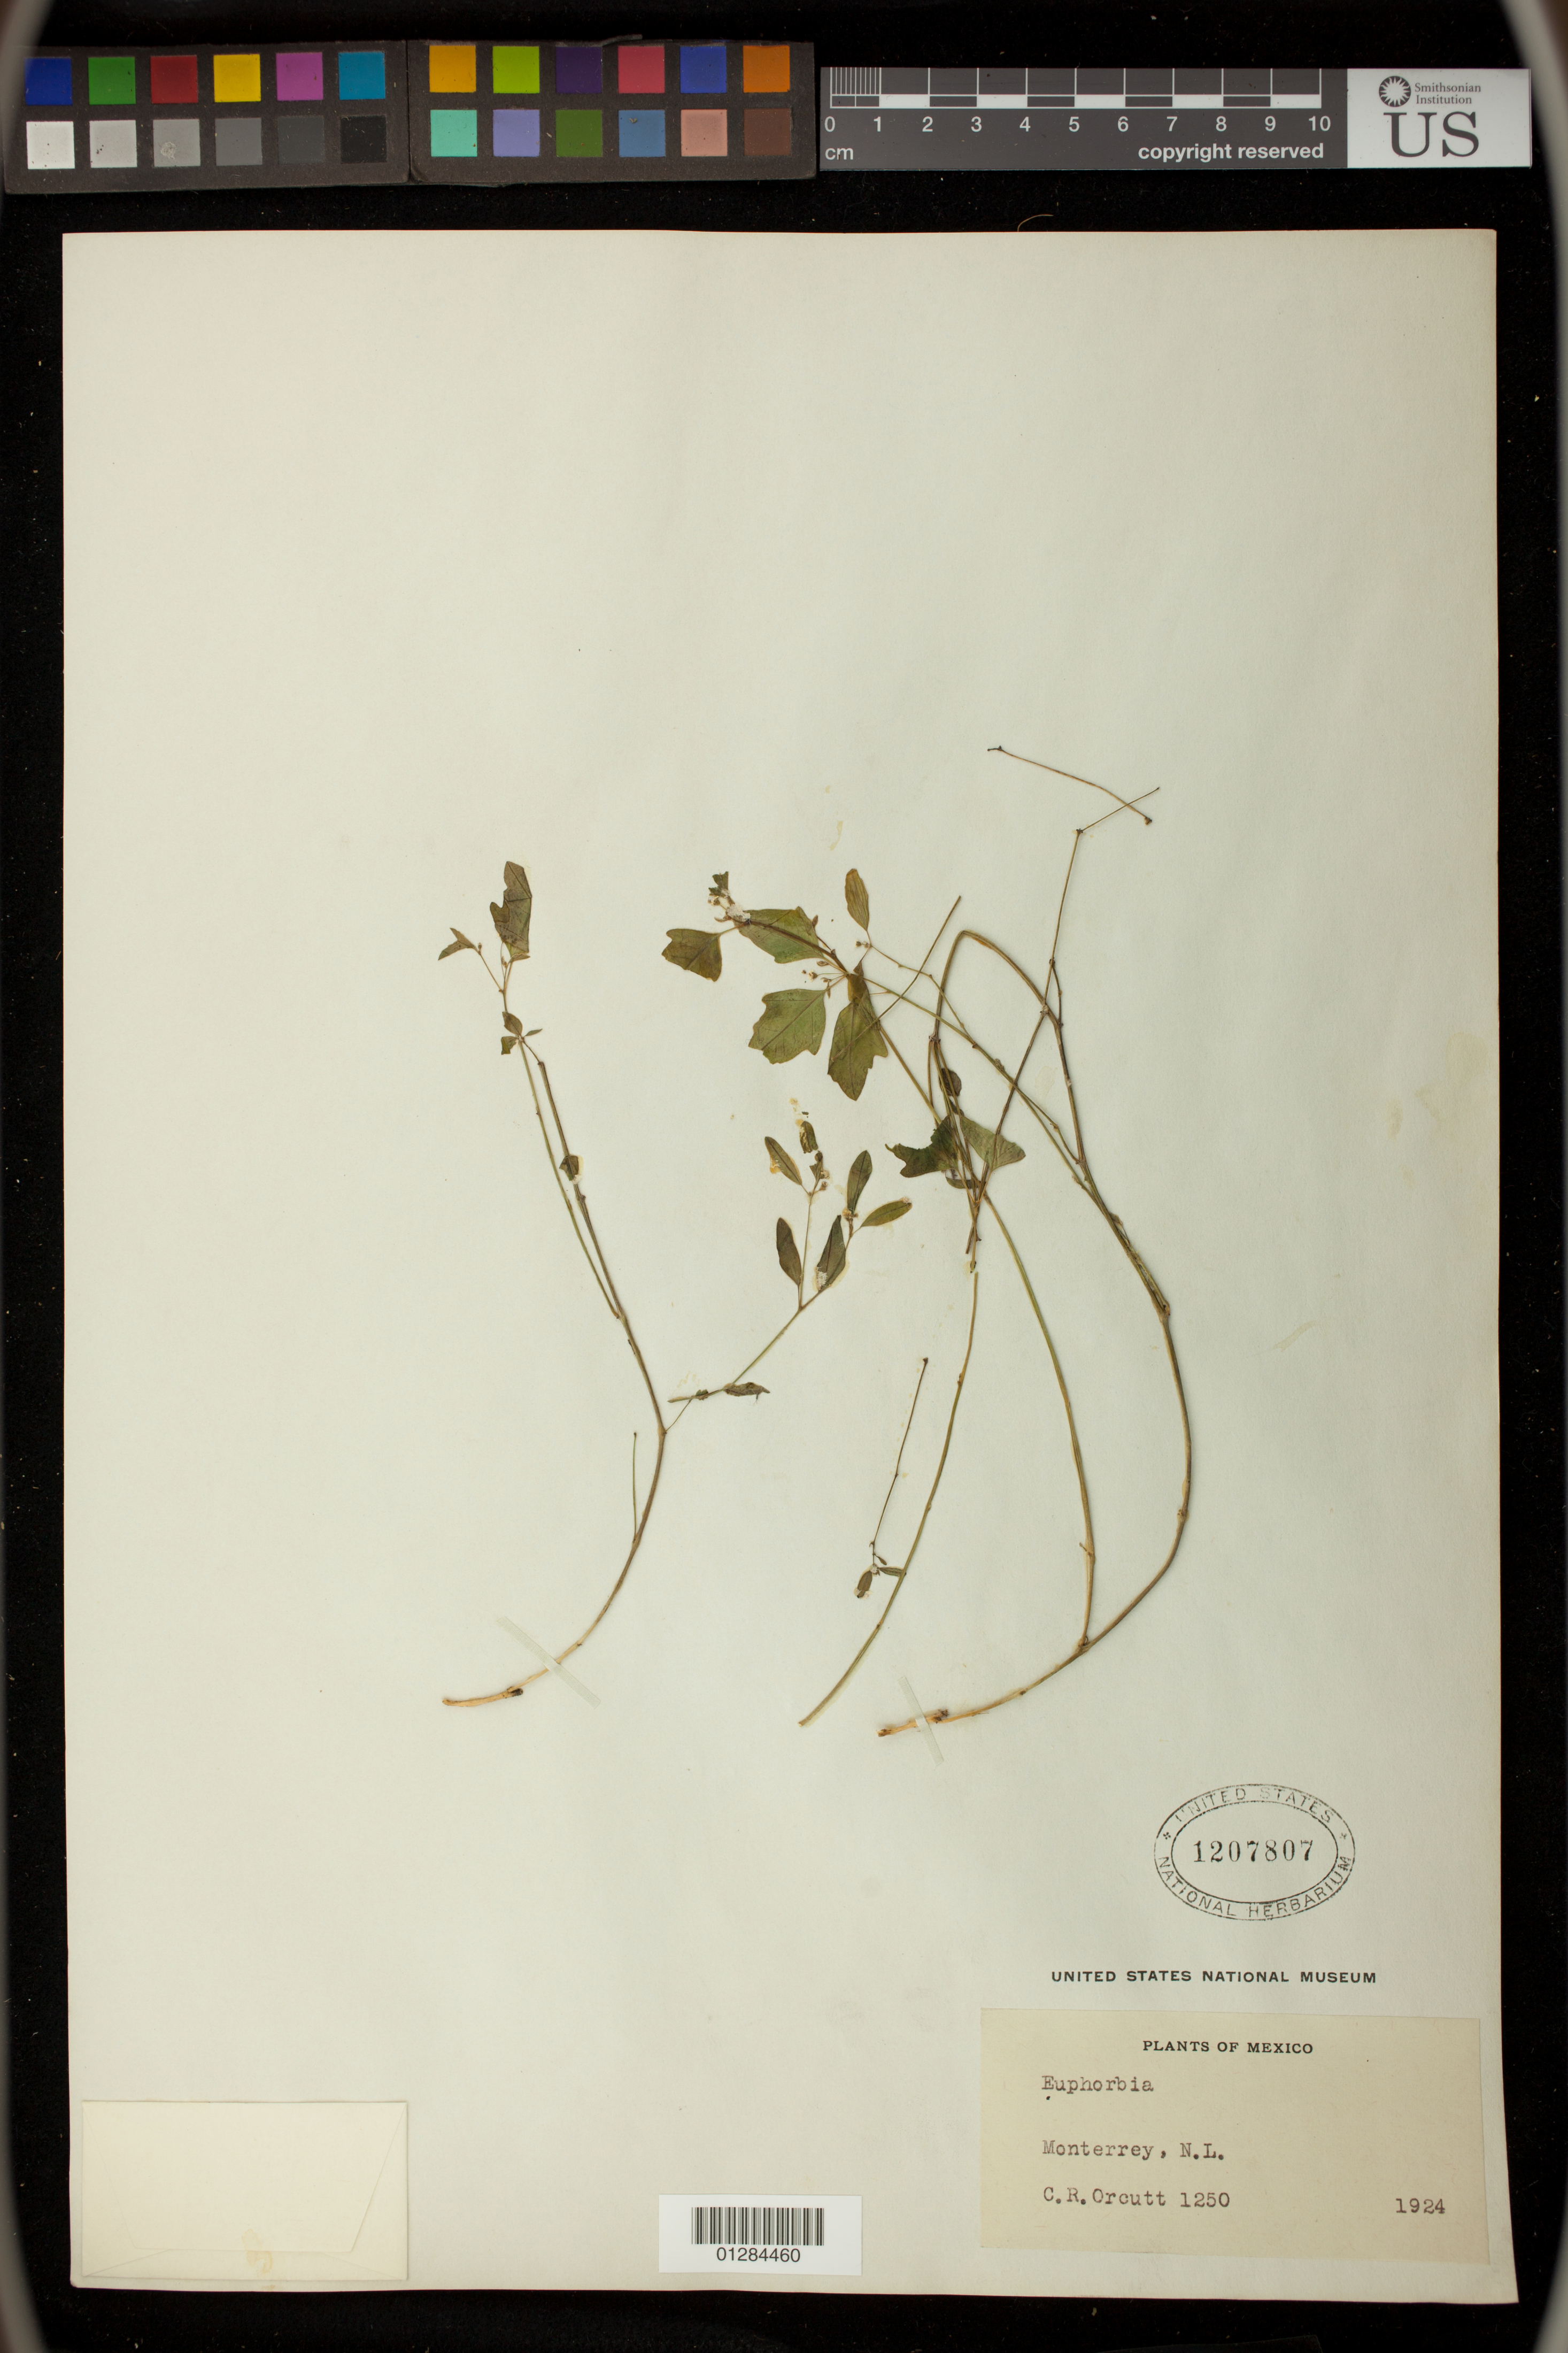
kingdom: Plantae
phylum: Tracheophyta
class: Magnoliopsida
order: Malpighiales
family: Euphorbiaceae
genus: Euphorbia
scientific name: Euphorbia triphylla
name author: (Klotzsch & Garcke) Oudejans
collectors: C. R. Orcutt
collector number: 1250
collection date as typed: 1924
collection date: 1924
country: Mexico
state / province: Nuevo León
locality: Monterrey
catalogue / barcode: US 1207807